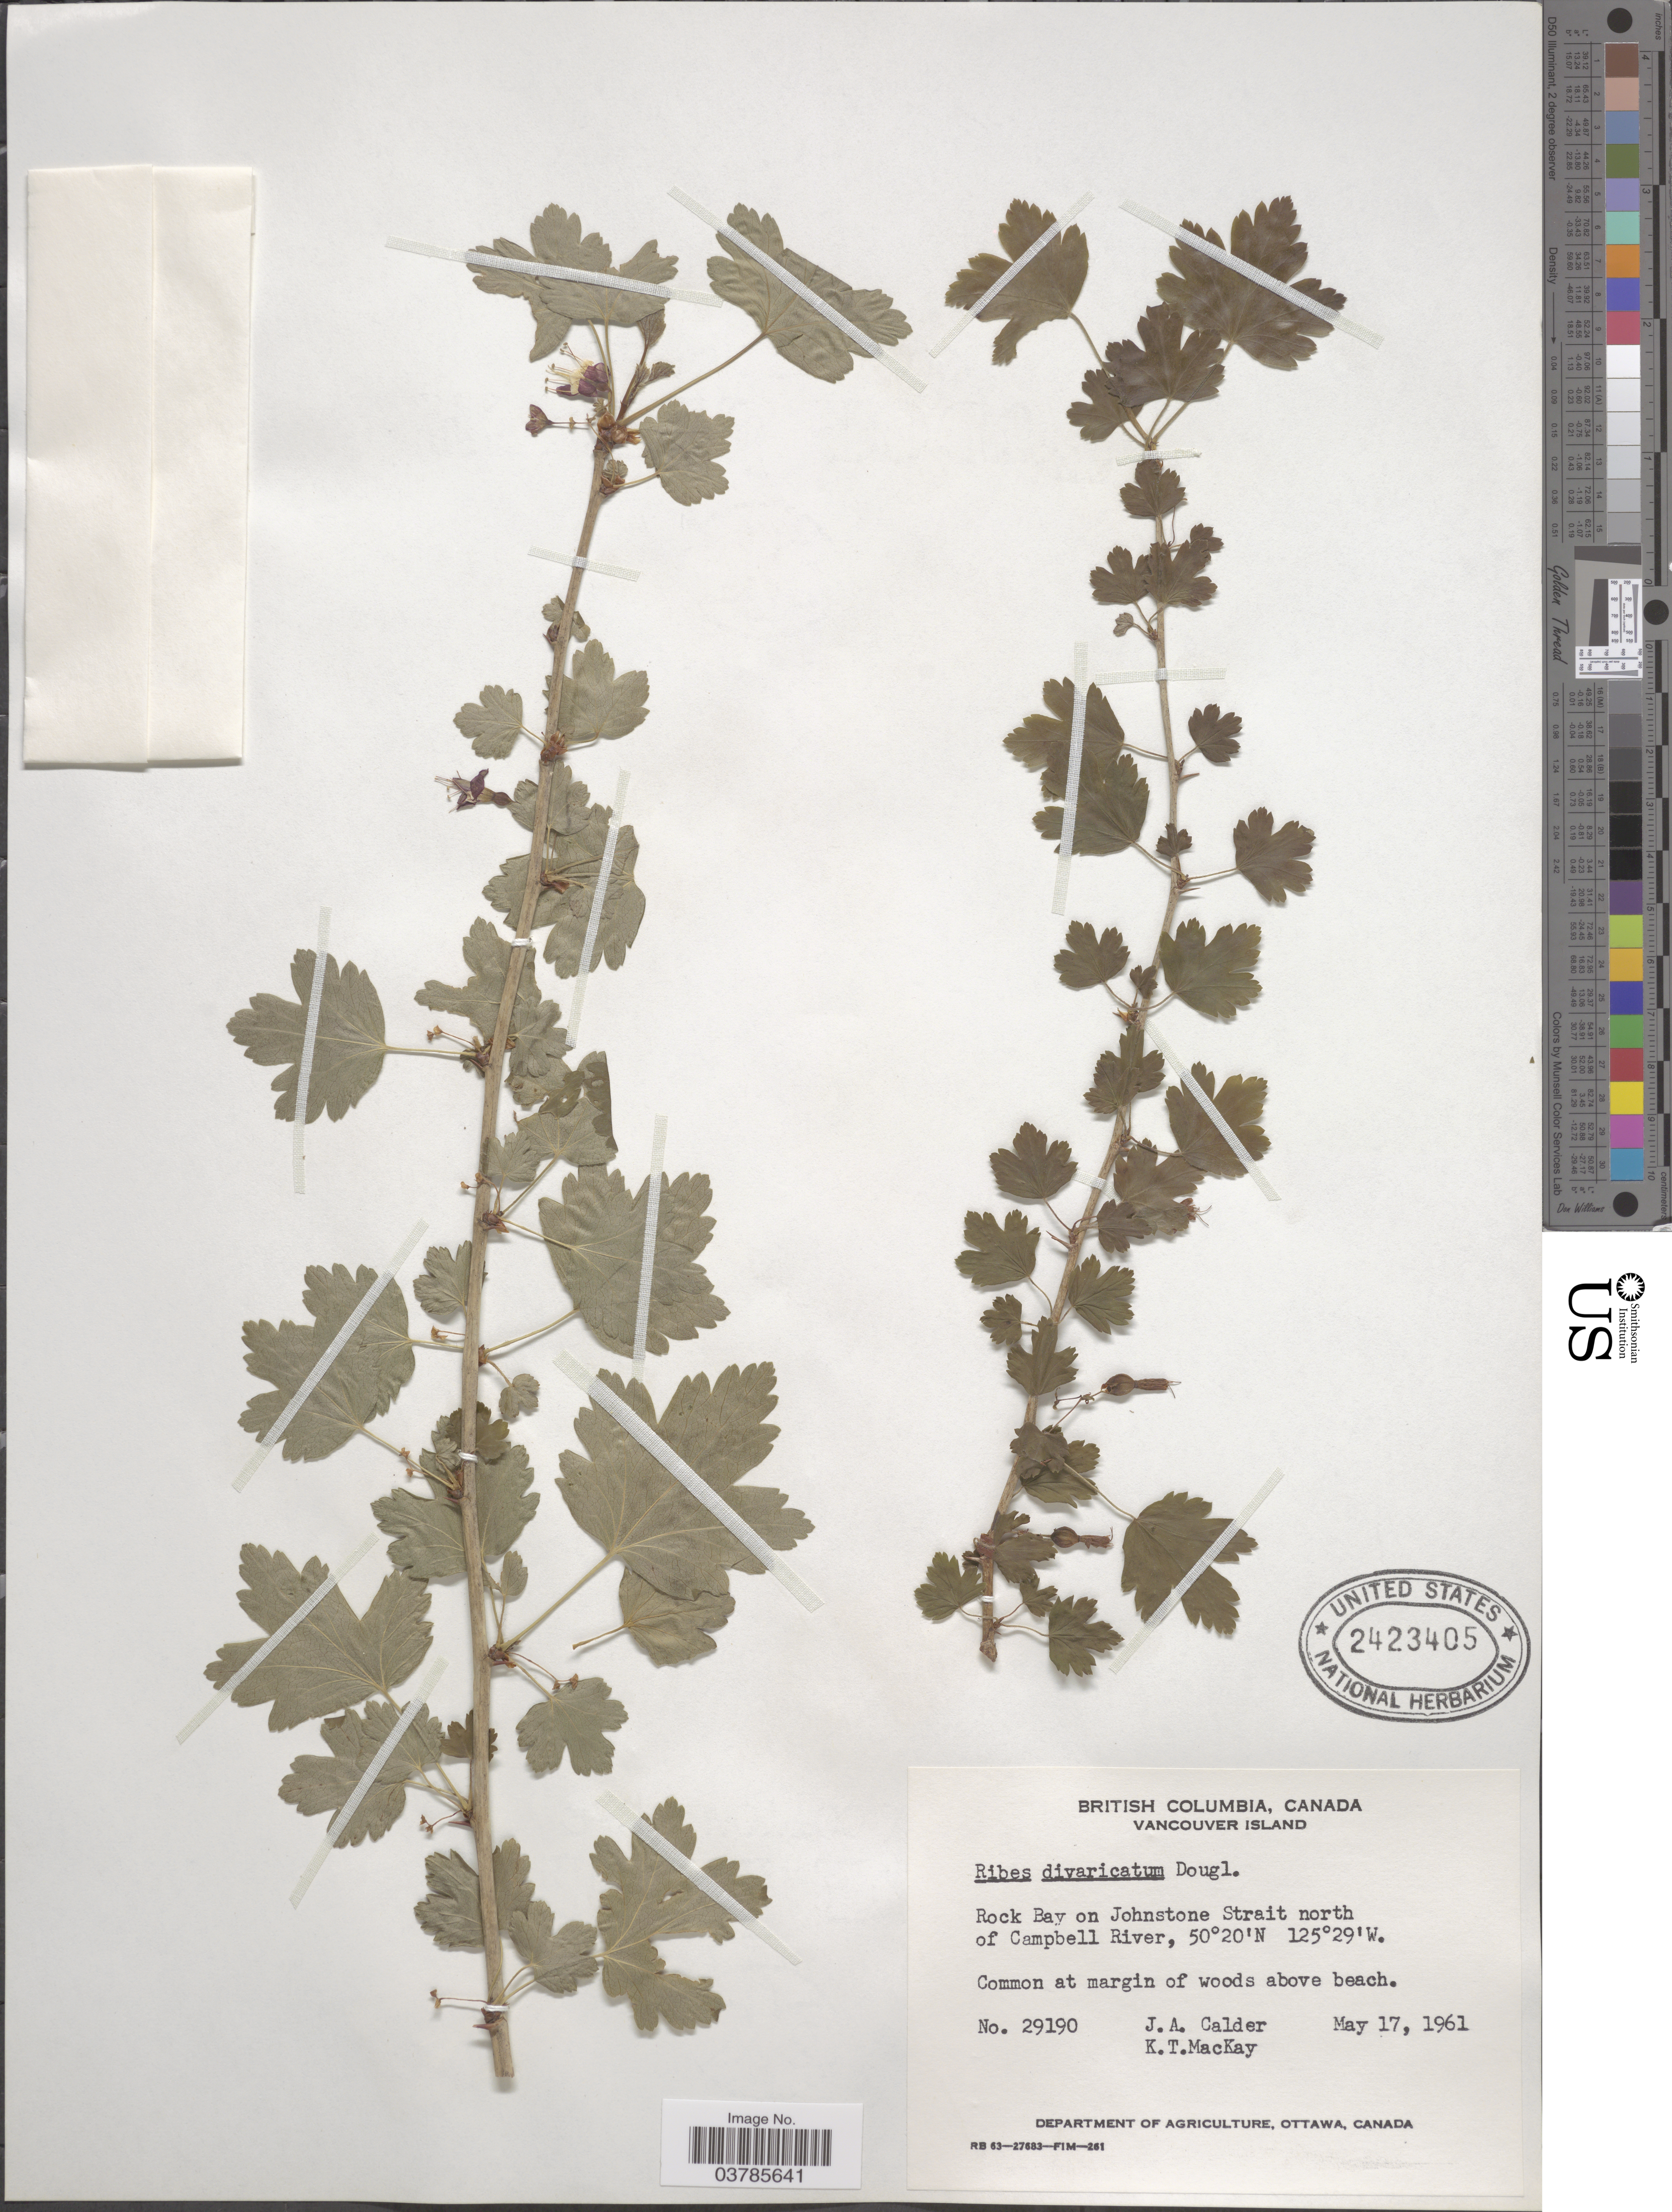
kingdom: Plantae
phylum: Tracheophyta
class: Magnoliopsida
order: Saxifragales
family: Grossulariaceae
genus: Ribes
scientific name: Ribes divaricatum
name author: Douglas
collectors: J. A. Calder & K. T. Mackay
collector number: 29190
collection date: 1961-05-17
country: Canada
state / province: British Columbia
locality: Vancouver Island. Rock Bay on Johnstone Strait north of Campbell River. At margin of woods above beach.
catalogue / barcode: US 2423405